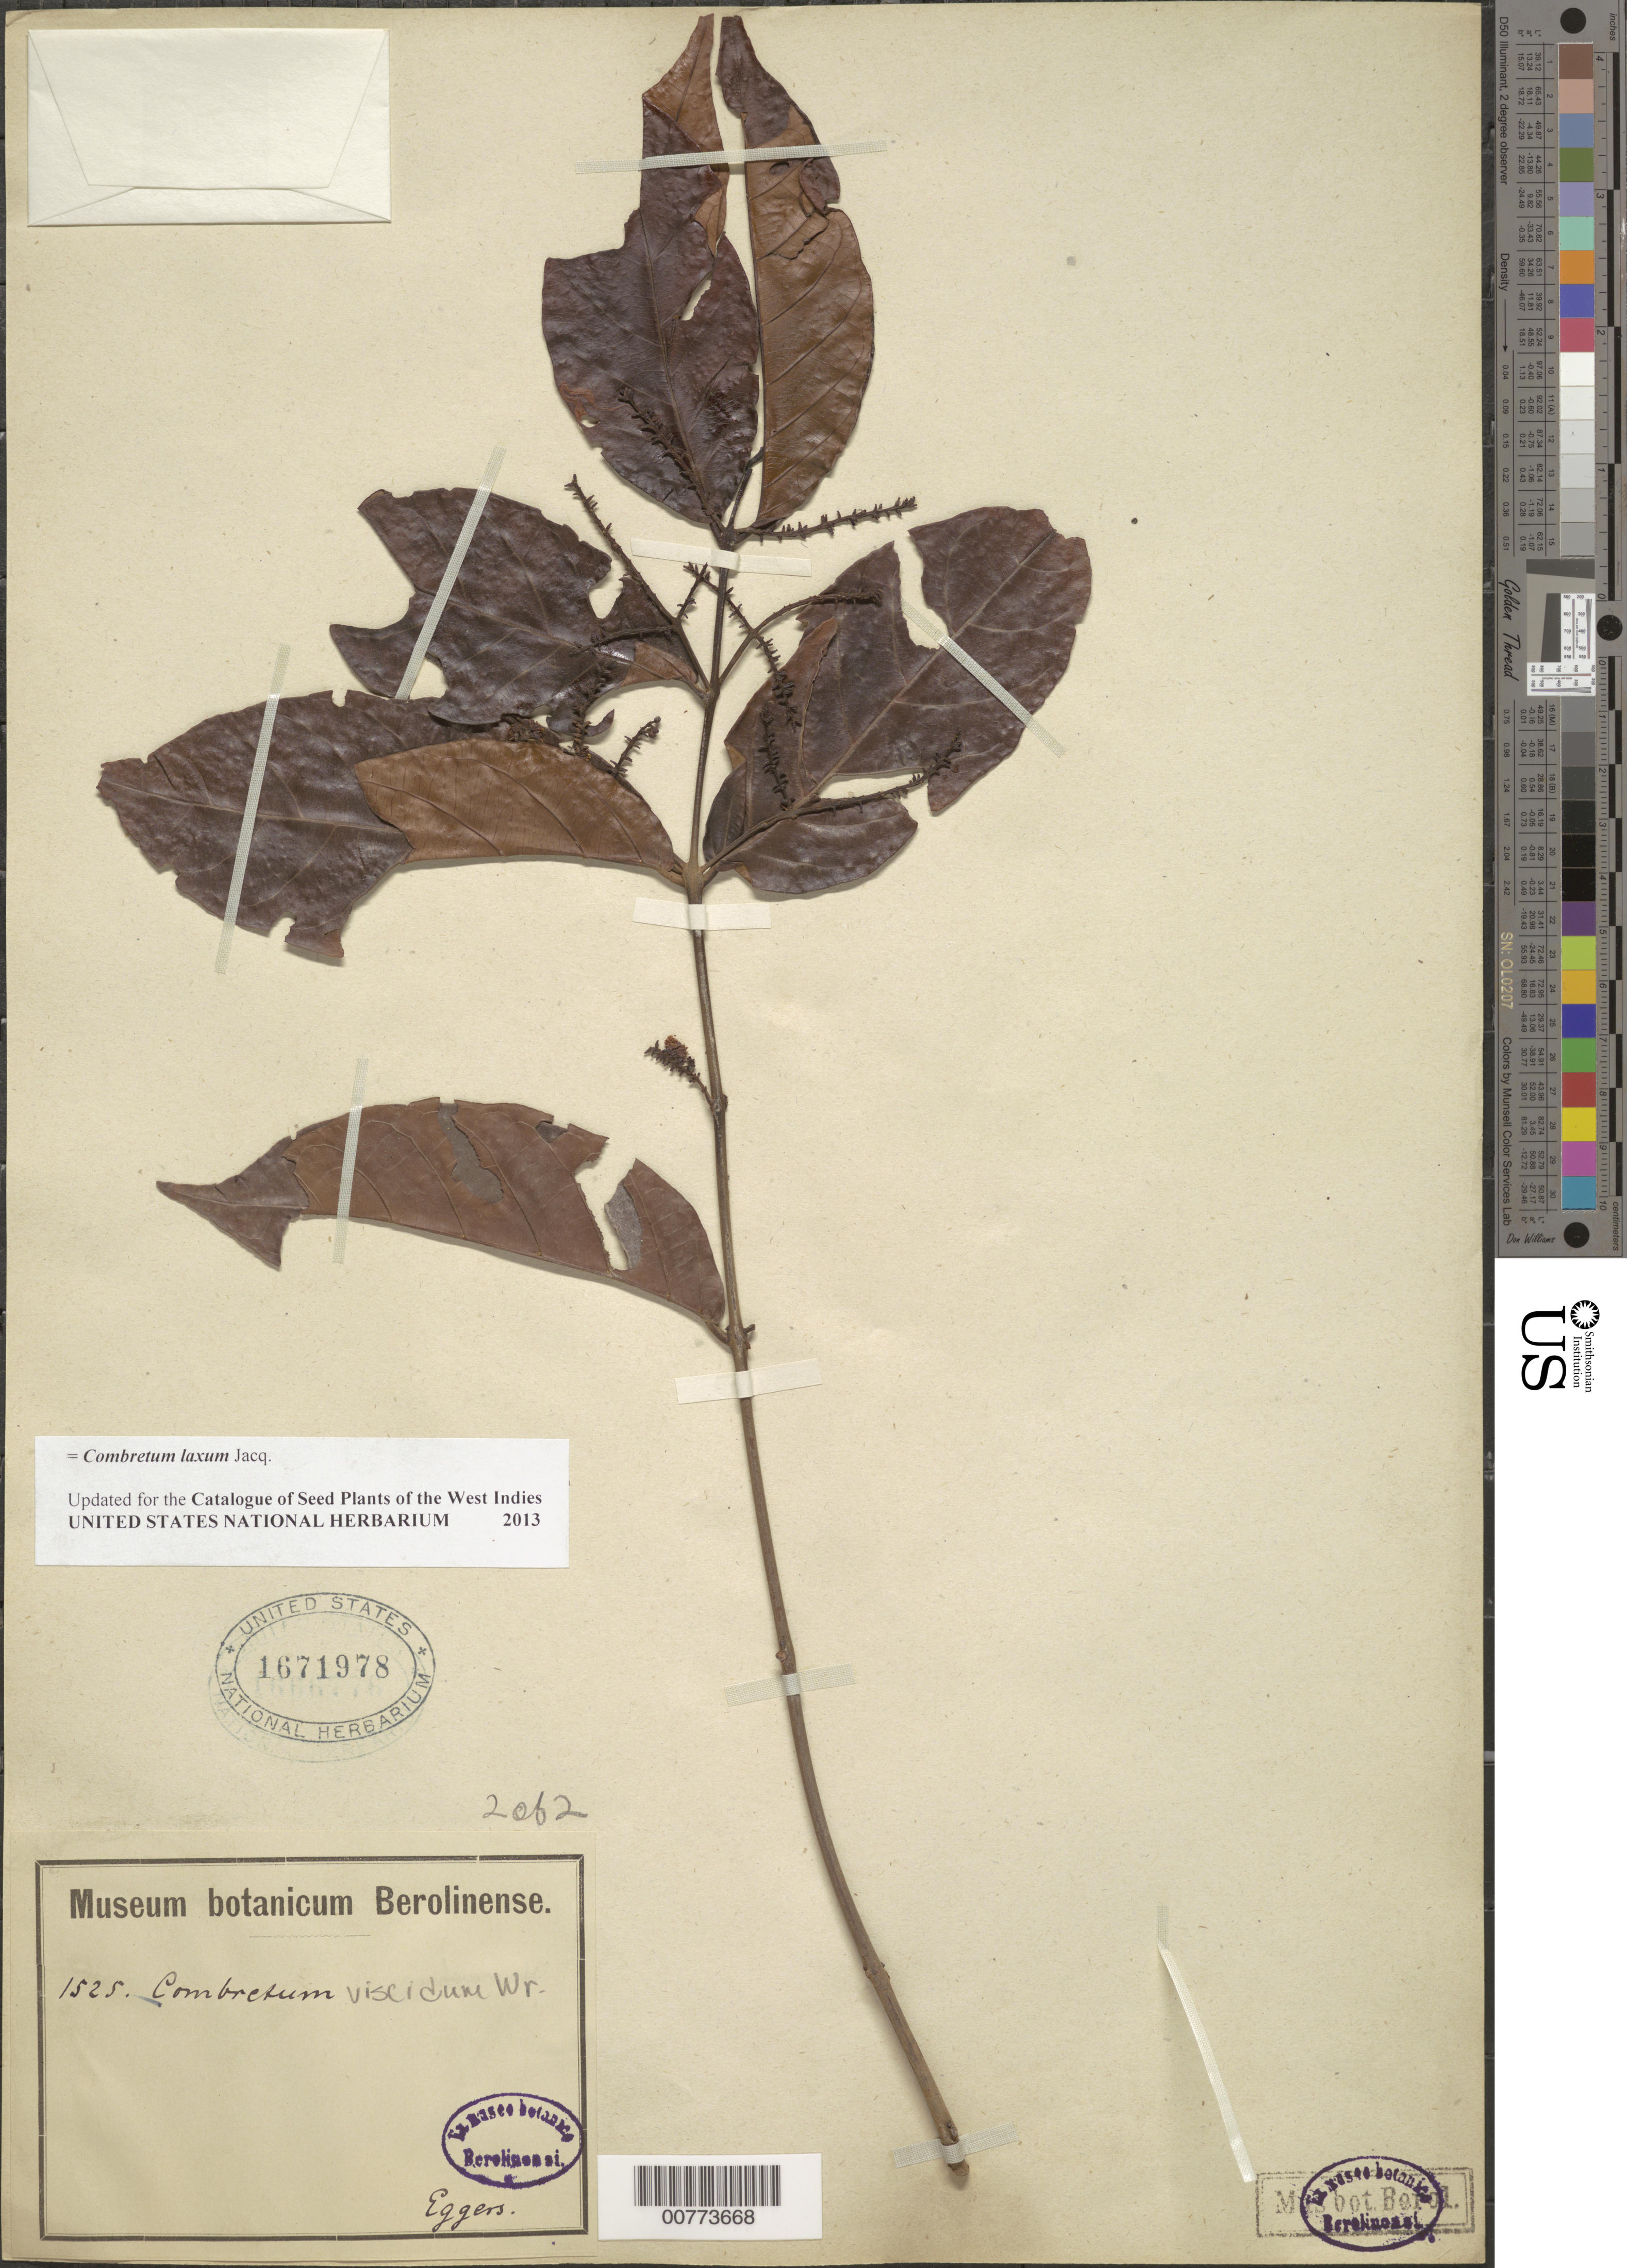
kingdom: Plantae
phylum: Tracheophyta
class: Magnoliopsida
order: Myrtales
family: Combretaceae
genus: Combretum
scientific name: Combretum laxum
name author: Jacq.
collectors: H. F. A. von Eggers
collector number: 1525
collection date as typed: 15 Apr 1887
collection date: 1887-04-15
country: Dominican Republic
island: Hispaniola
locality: Rio Mameyes.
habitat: In silvis.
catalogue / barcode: US 1671978